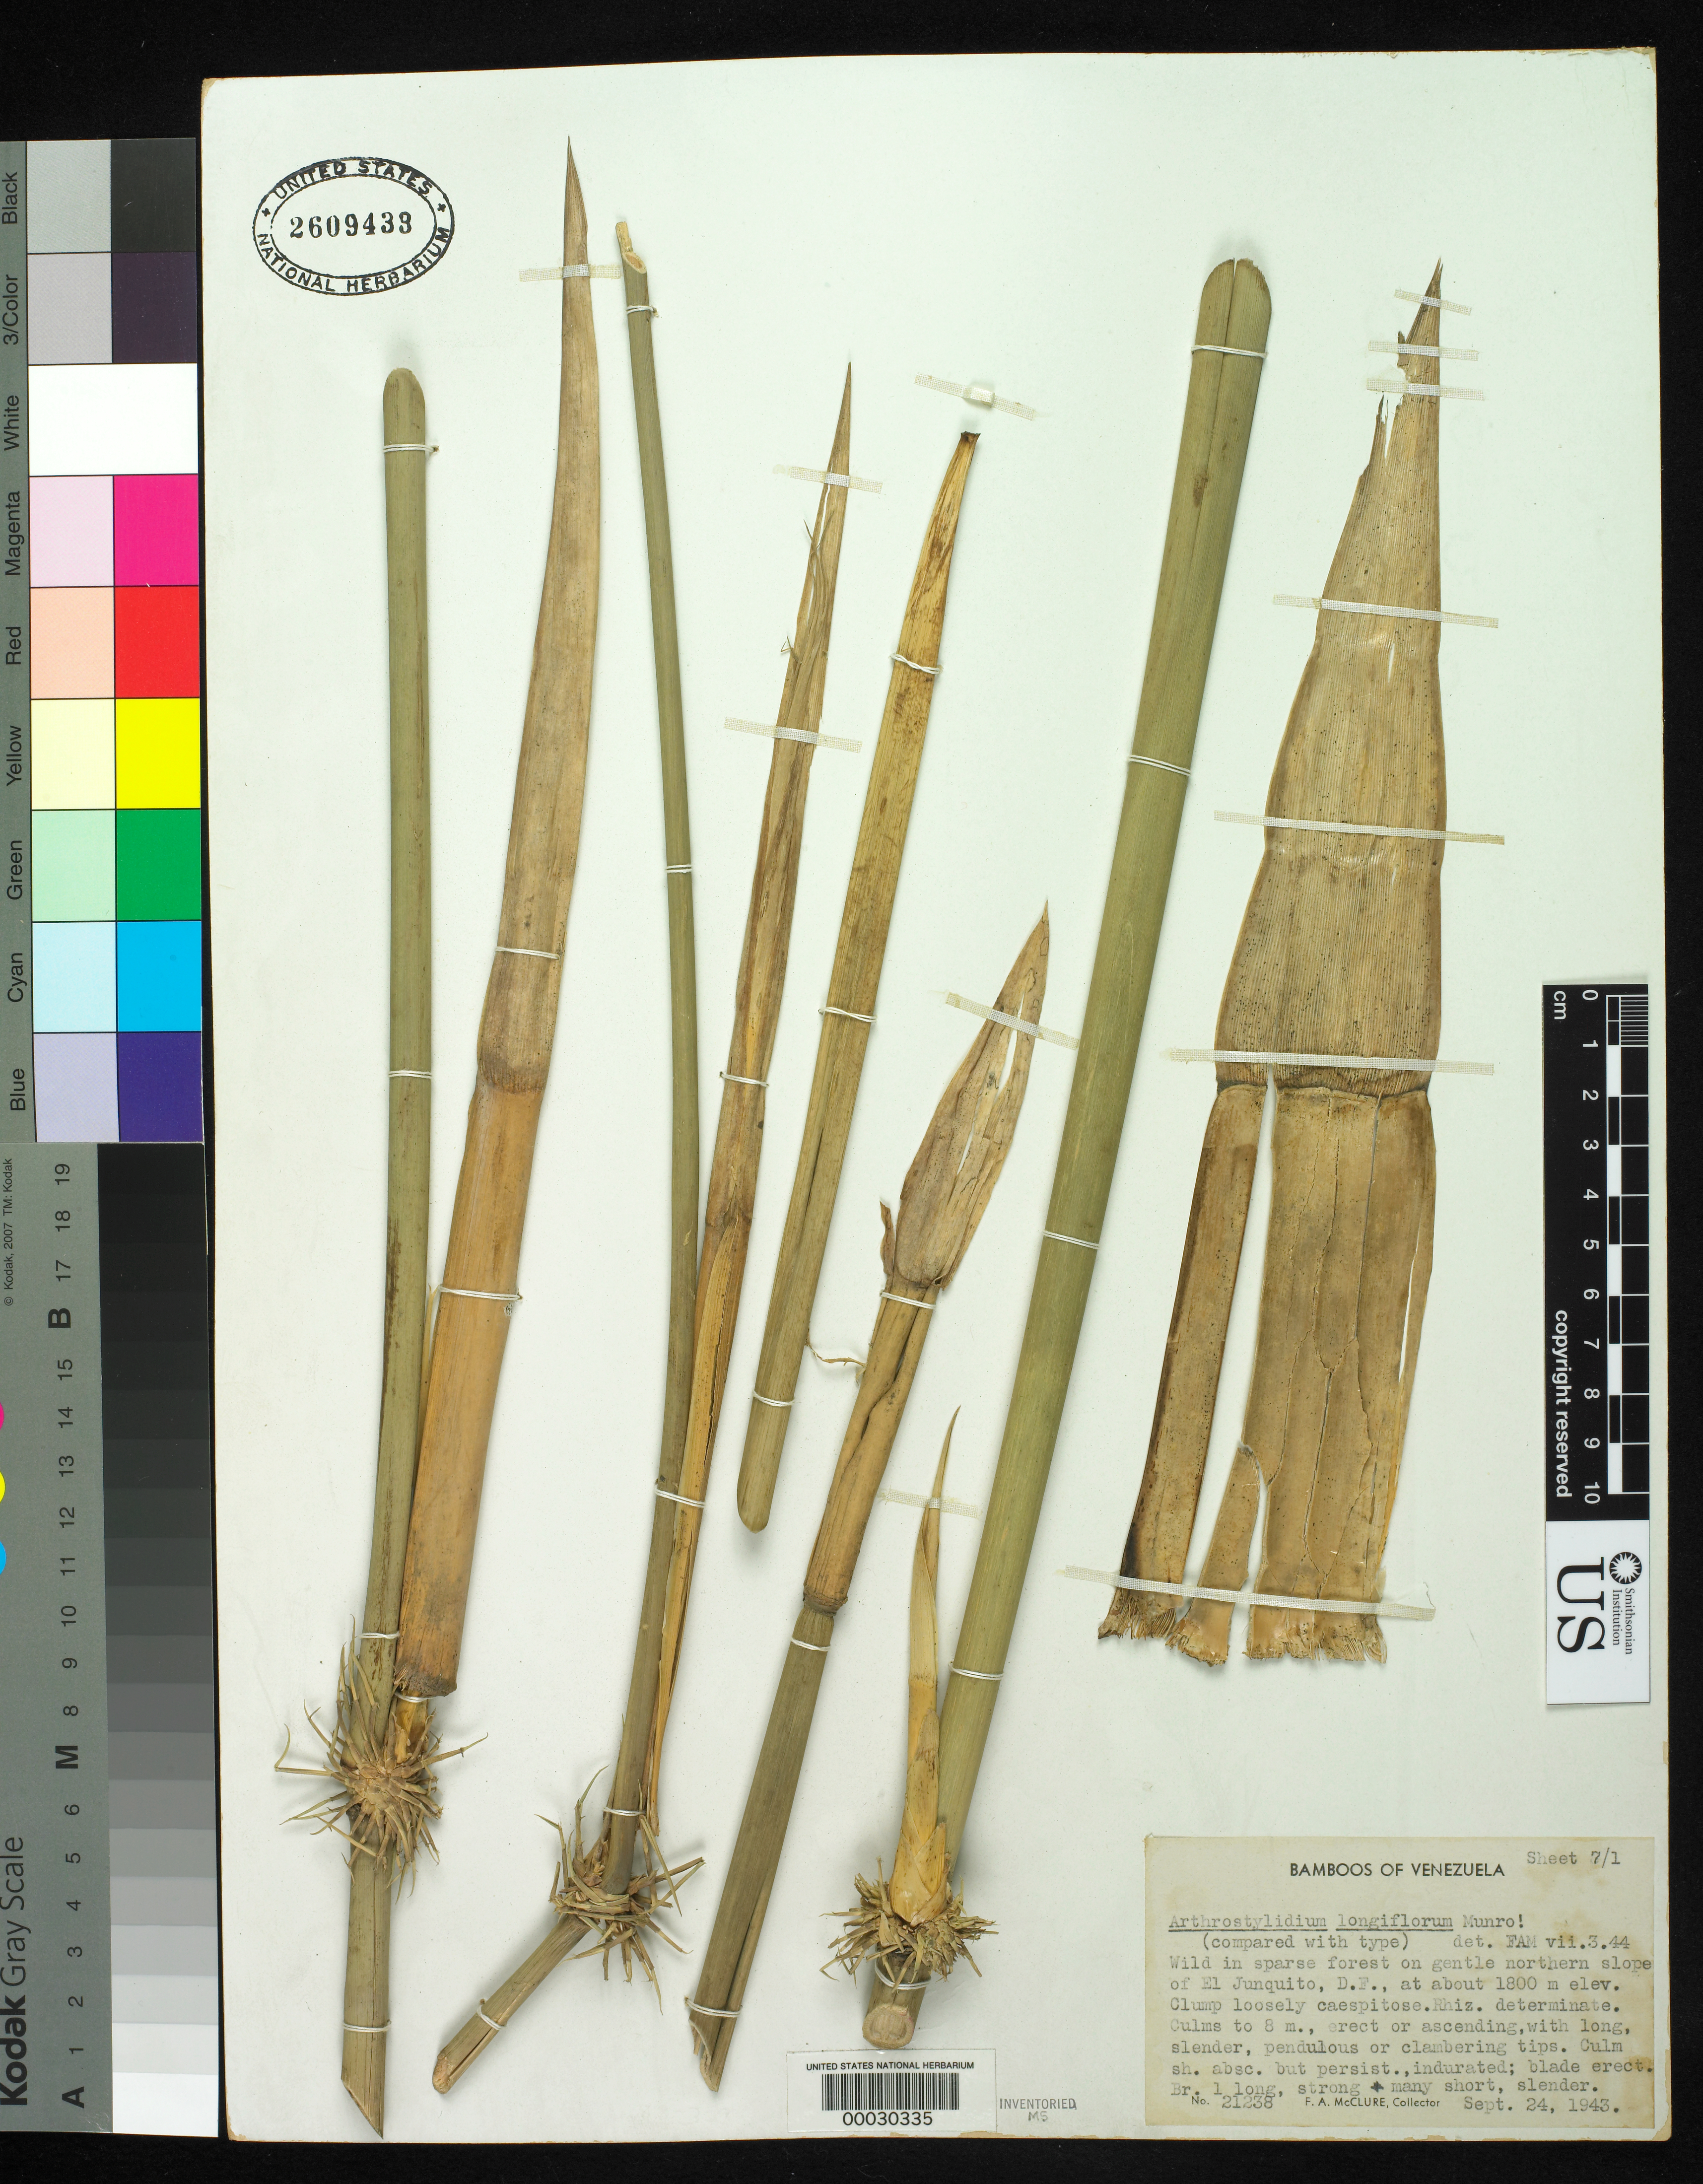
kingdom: Plantae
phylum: Tracheophyta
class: Liliopsida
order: Poales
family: Poaceae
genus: Arthrostylidium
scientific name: Arthrostylidium longiflorum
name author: Munro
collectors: F. A. McClure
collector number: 21238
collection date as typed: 24 Sep 1943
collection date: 1943-09-24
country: Venezuela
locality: El Junquito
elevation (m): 1800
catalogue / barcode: US 2609433